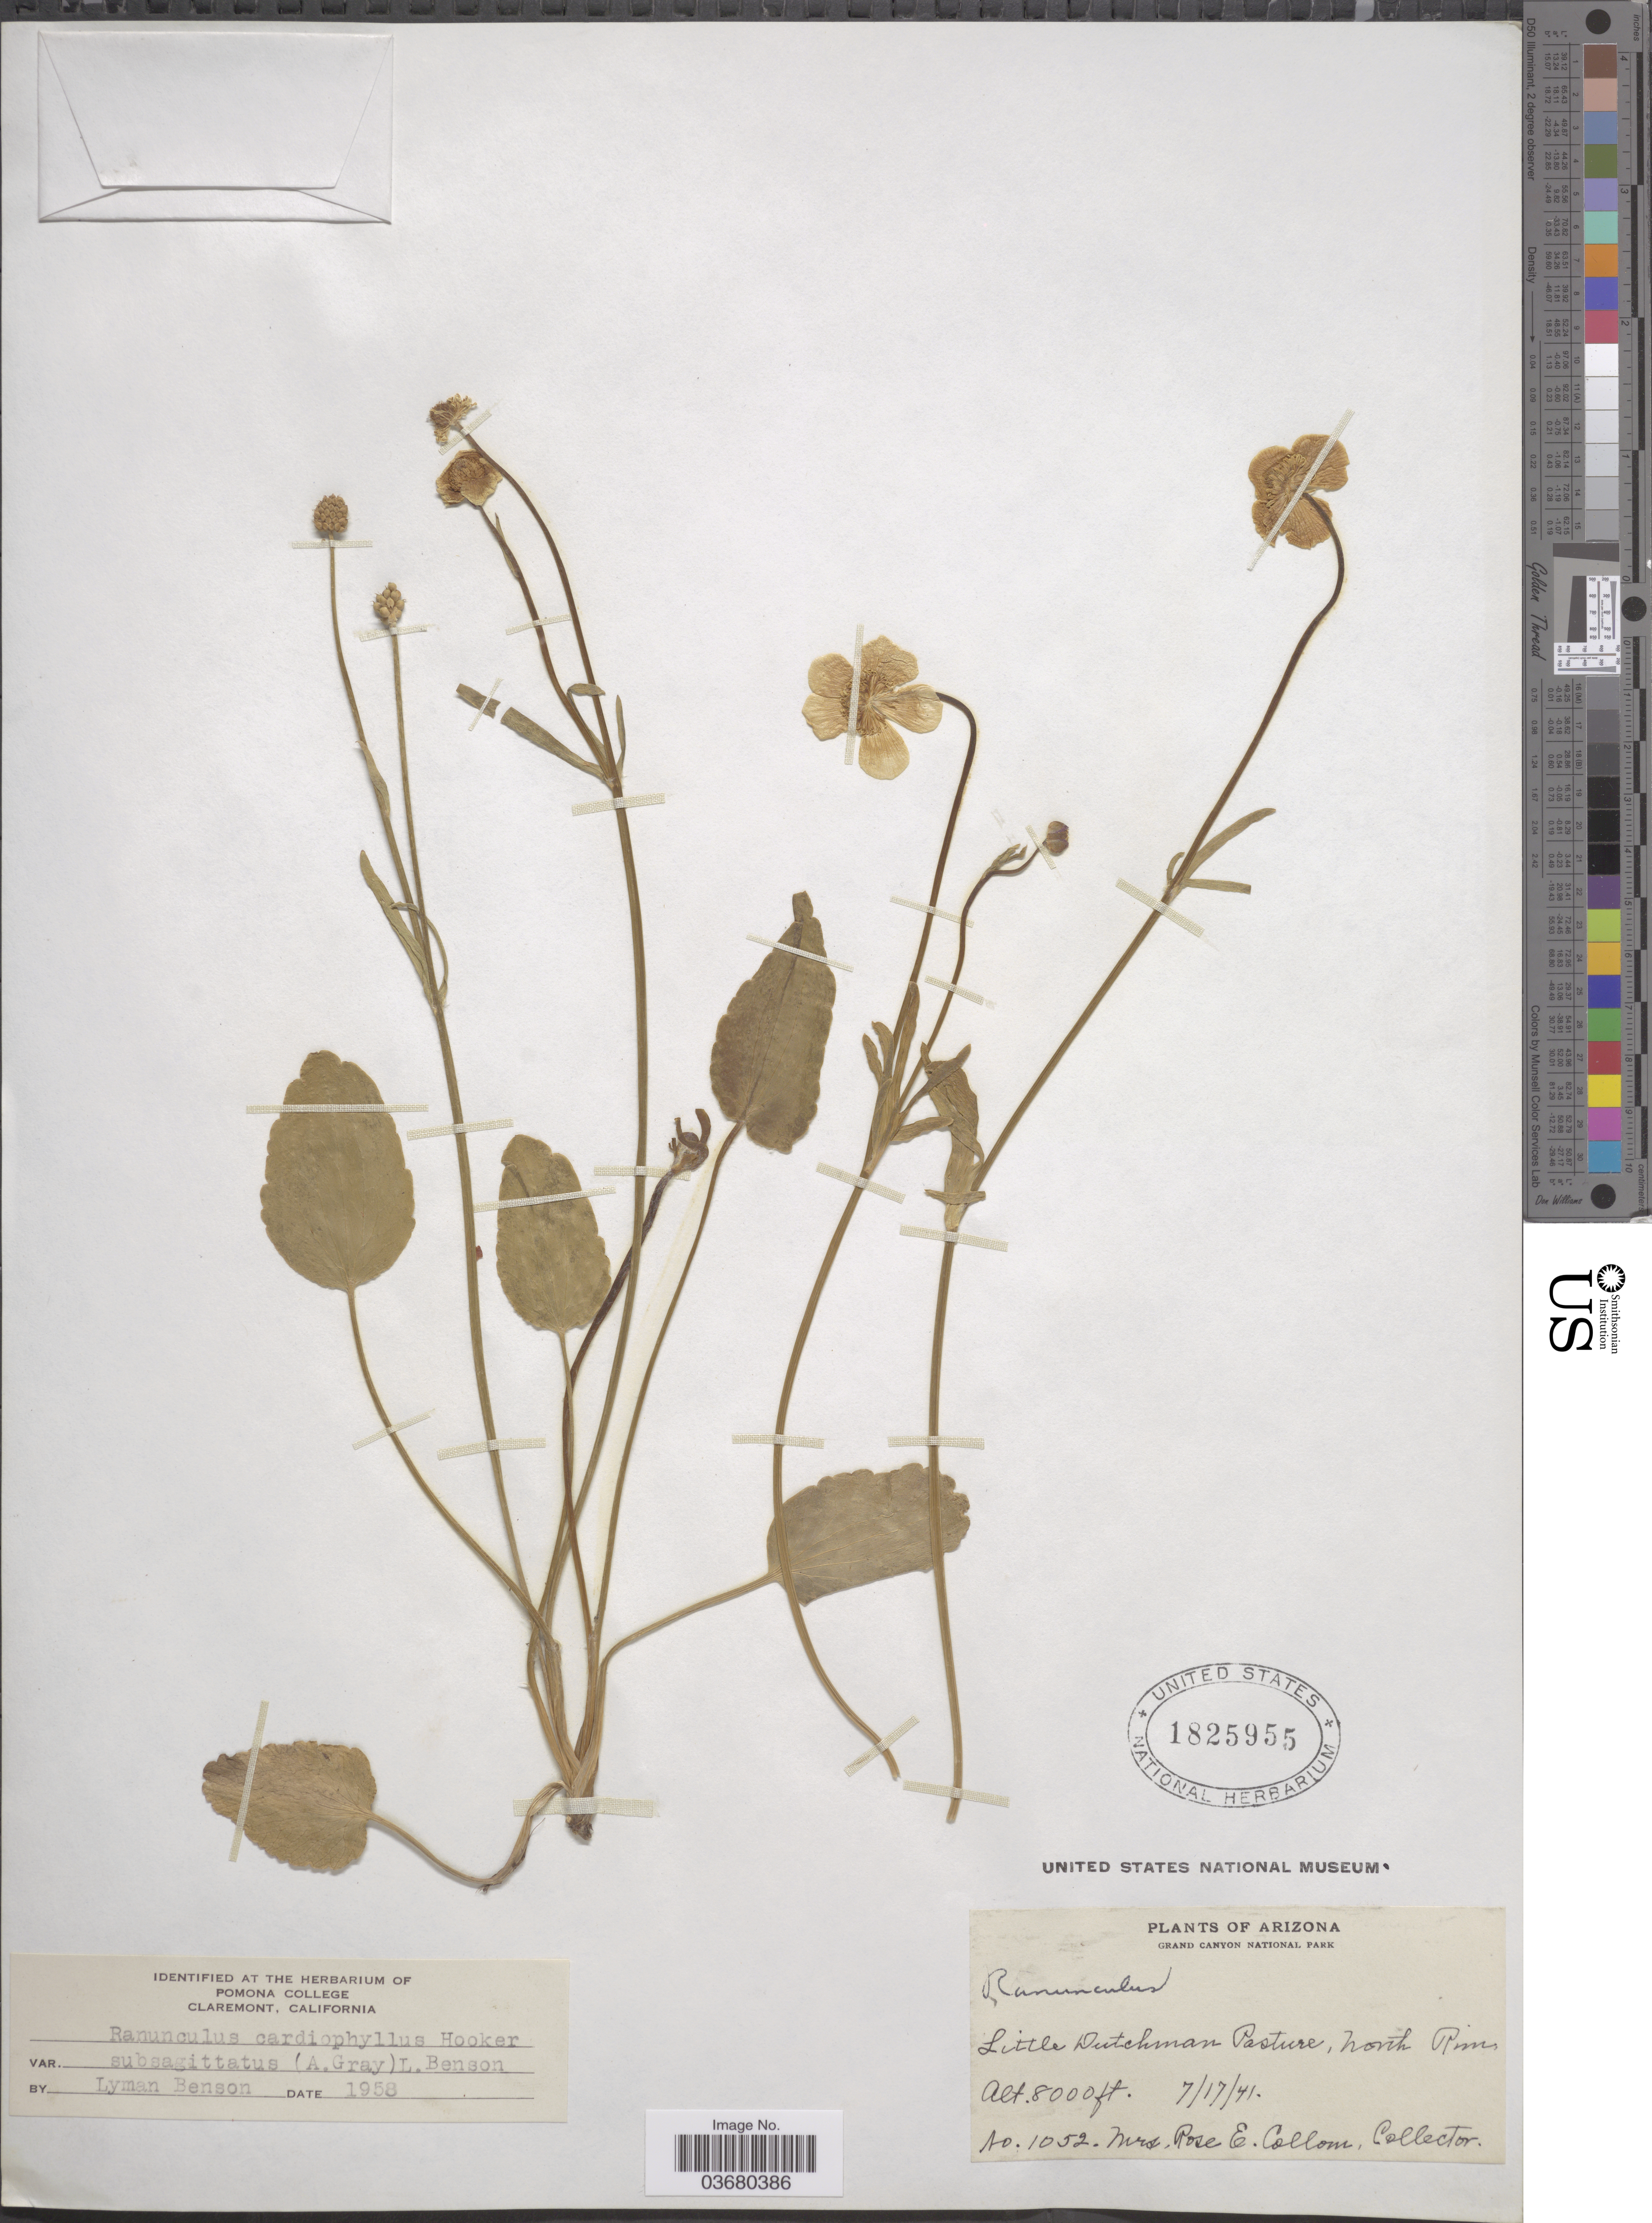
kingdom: Plantae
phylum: Tracheophyta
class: Magnoliopsida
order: Ranunculales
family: Ranunculaceae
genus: Ranunculus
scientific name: Ranunculus cardiophyllus var. subsagittatus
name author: (A. Gray) L.D. Benson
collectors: R. E. Collom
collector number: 1052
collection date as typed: Transcribed d/m/y: 17/7/41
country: United States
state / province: Arizona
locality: Grand Canyon National Park. Little Dutchman Pasture, North Rim.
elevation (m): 2438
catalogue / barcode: US 1825955